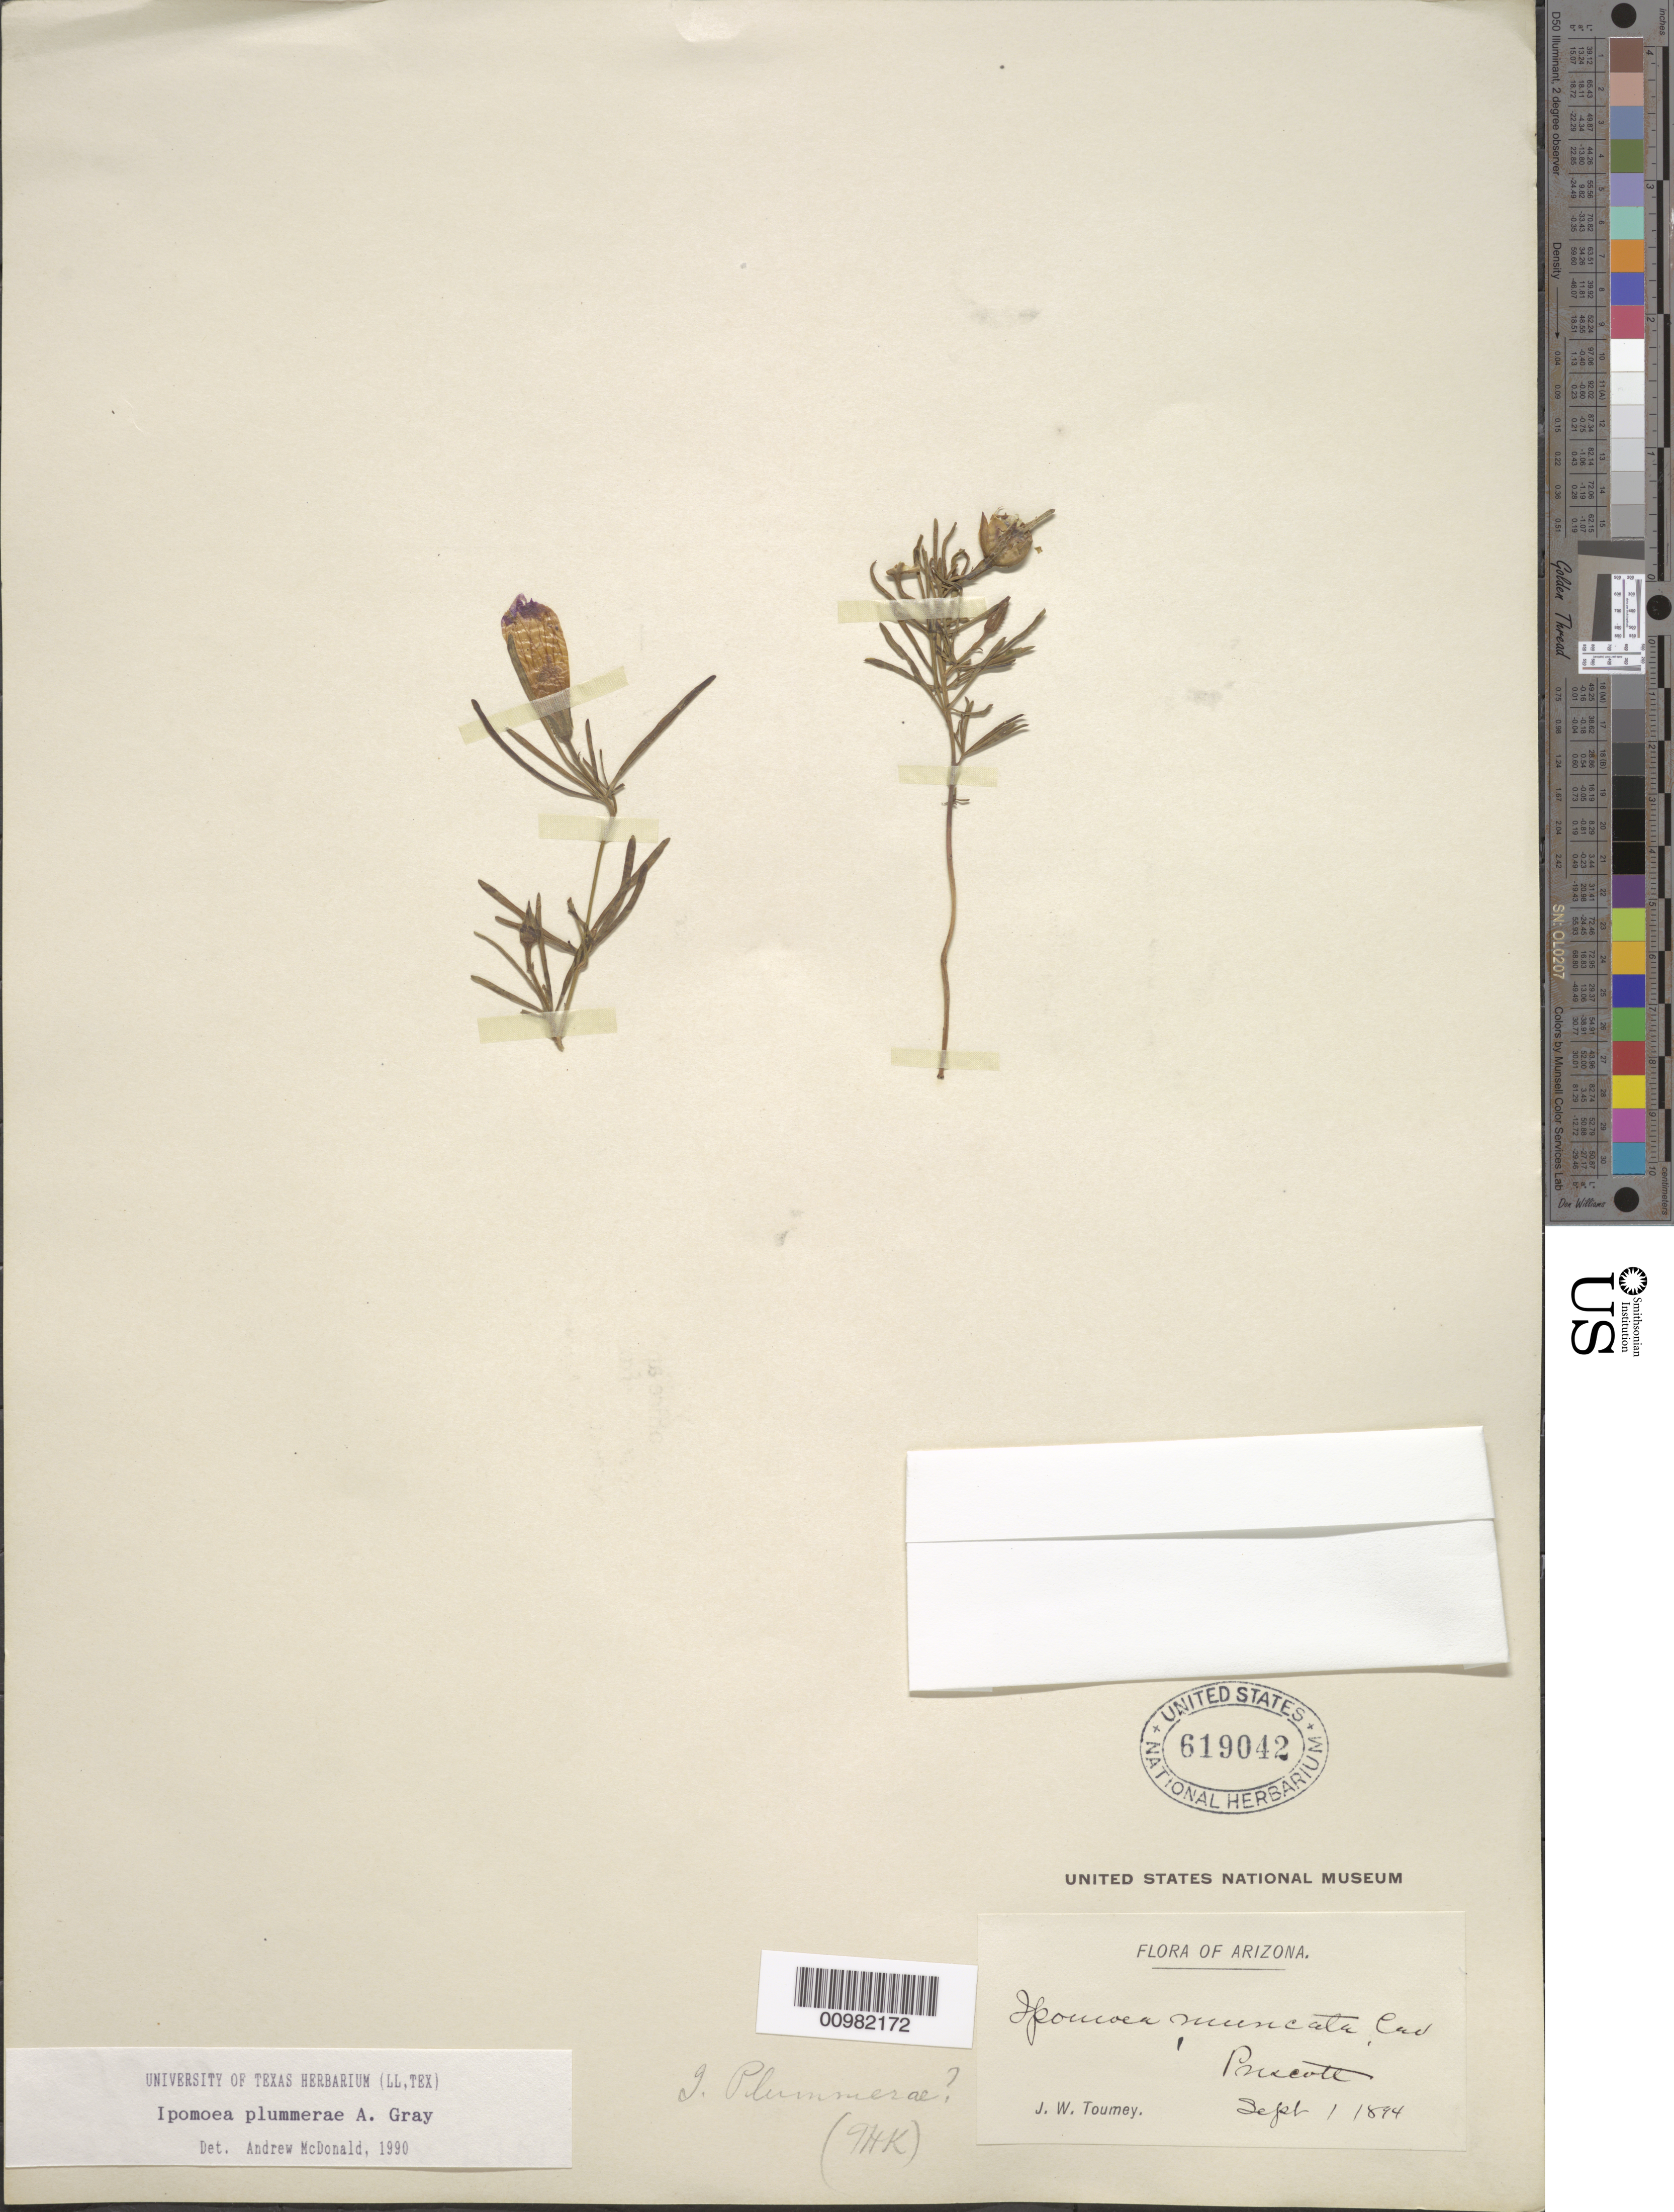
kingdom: Plantae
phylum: Tracheophyta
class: Magnoliopsida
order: Solanales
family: Convolvulaceae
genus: Ipomoea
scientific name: Ipomoea plummerae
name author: A. Gray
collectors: J. W. Toumey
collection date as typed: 01 Sep 1894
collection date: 1894-09-01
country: United States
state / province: Arizona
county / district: Yavapai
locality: Prescott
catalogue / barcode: US 619042